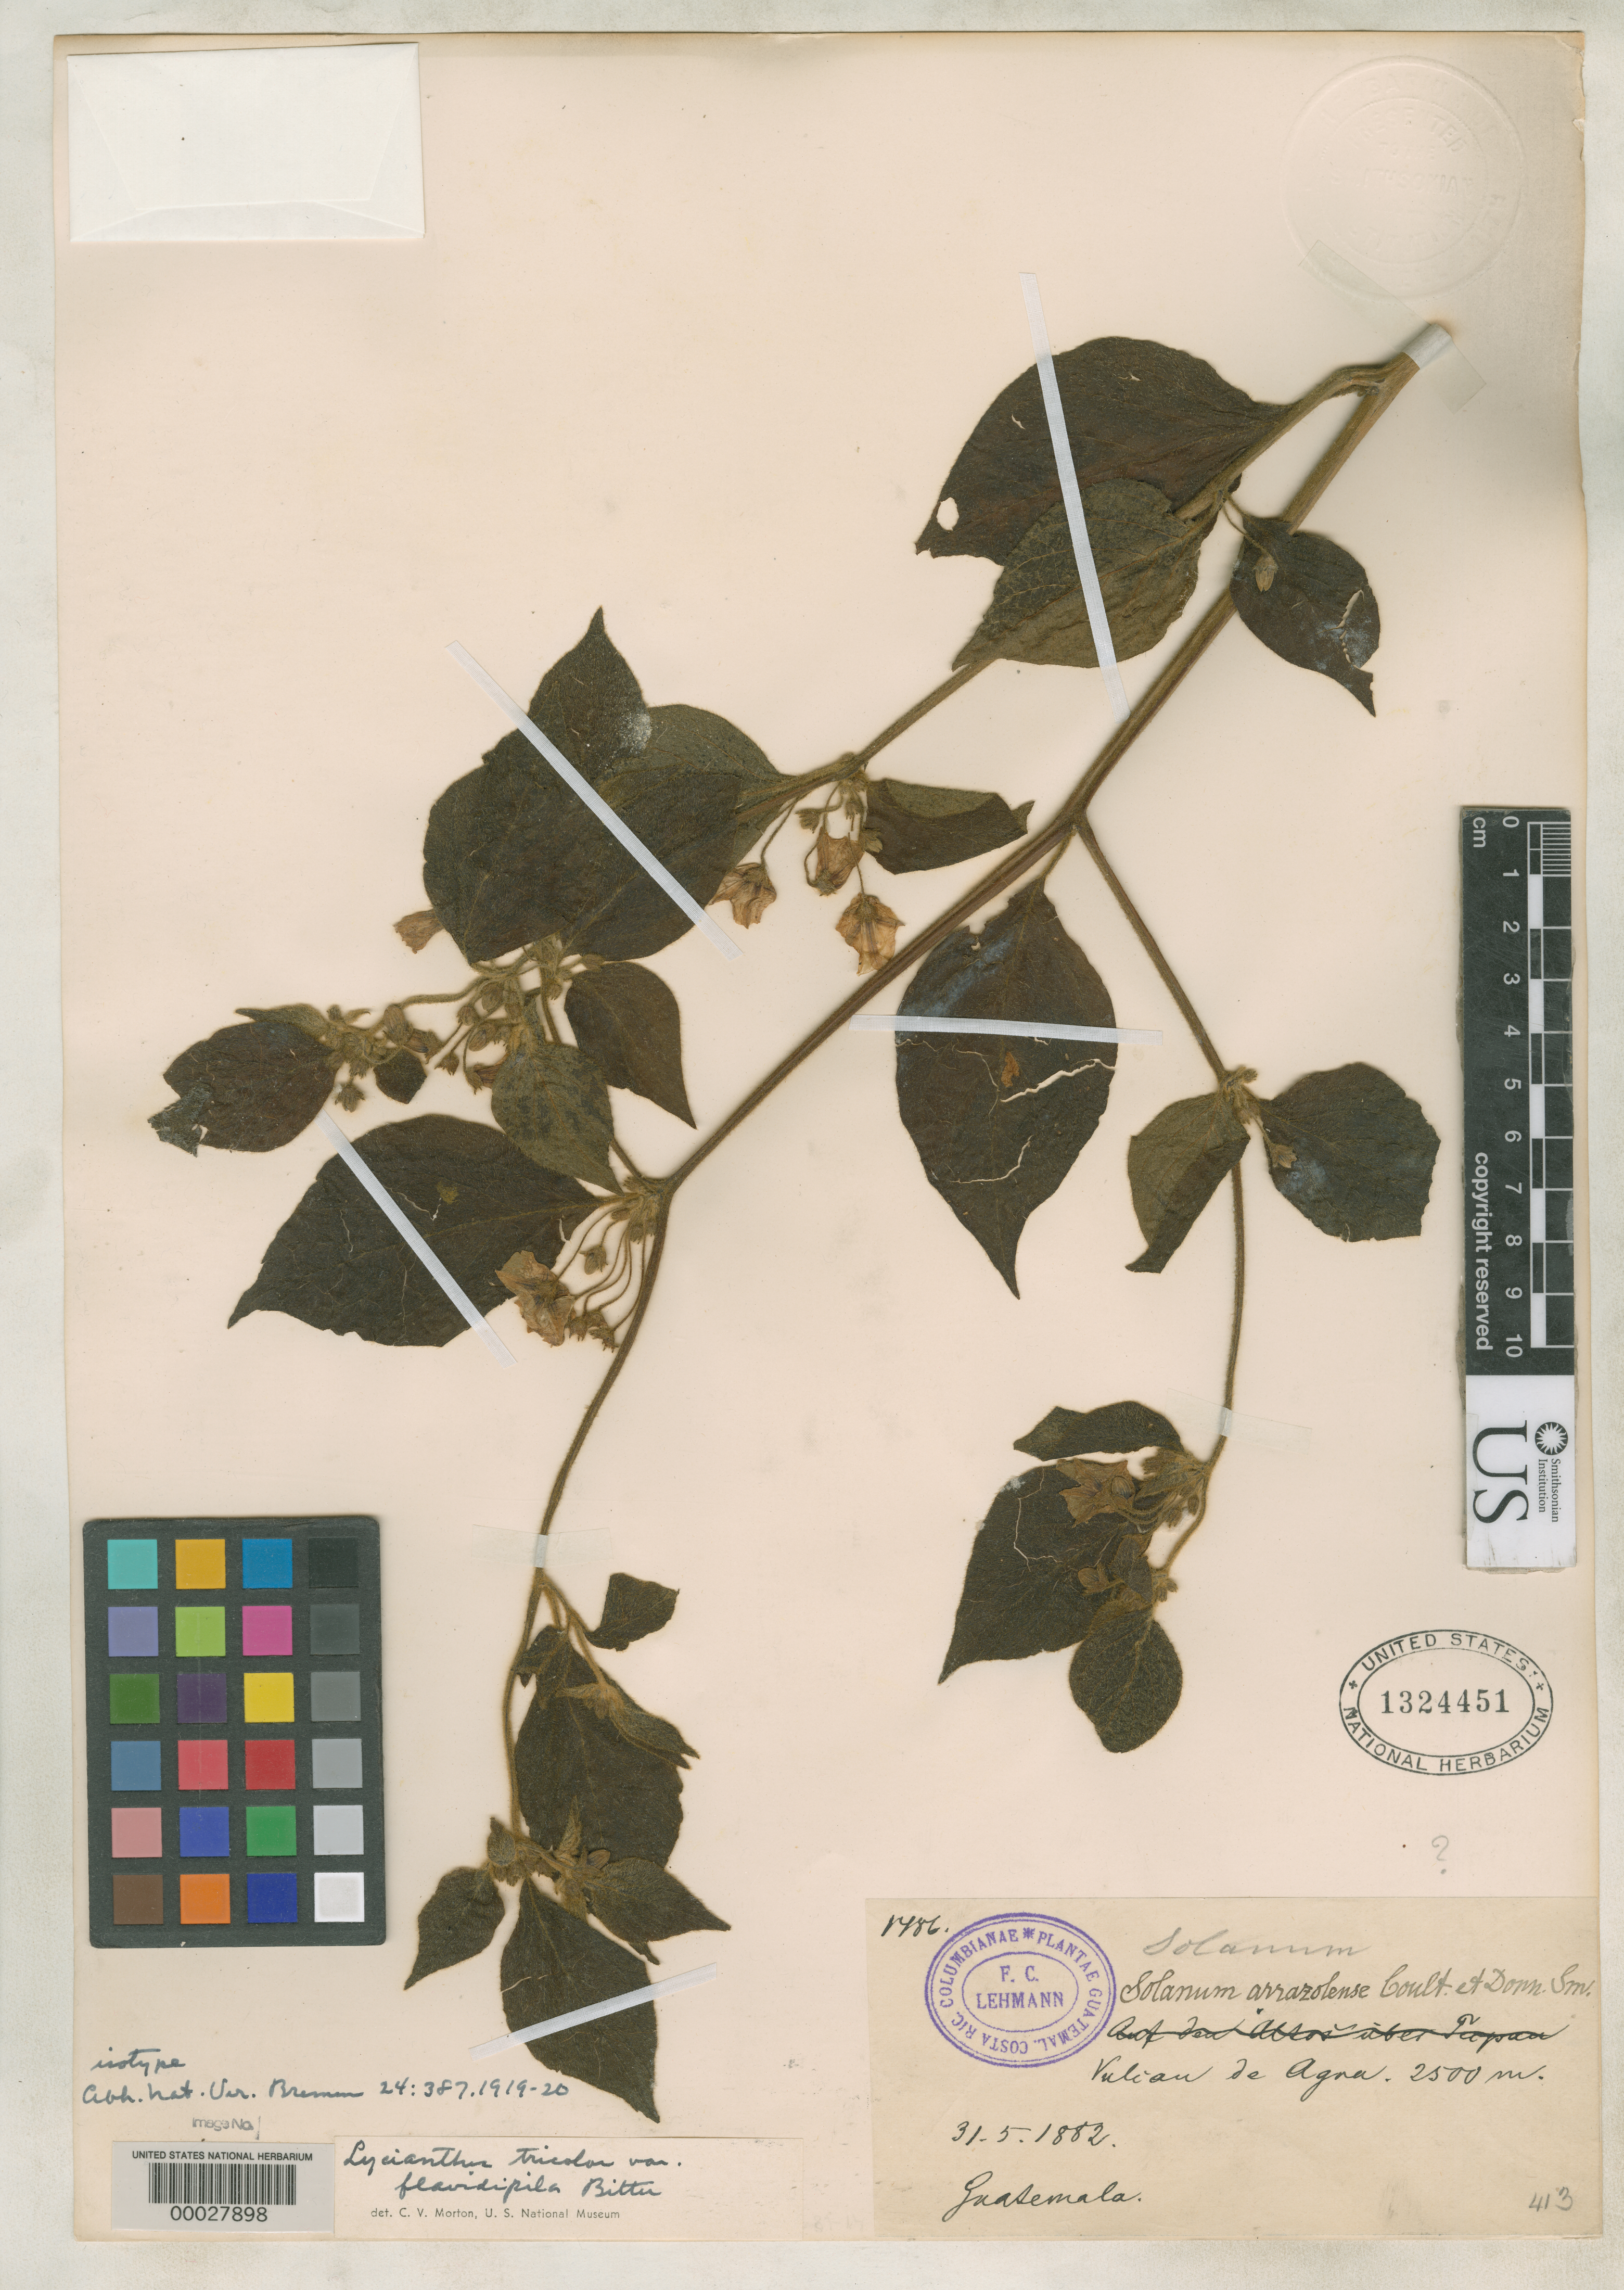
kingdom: Plantae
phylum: Tracheophyta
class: Magnoliopsida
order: Solanales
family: Solanaceae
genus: Lycianthes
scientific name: Lycianthes tricolor var. flavidipila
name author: Bitter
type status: Isolectotype; Isosyntype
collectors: F. C. Lehmann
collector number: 1486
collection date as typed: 31 May 1882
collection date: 1882-05-31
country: Guatemala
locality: Volcan de Agua.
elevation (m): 2500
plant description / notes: Holotype (ex Coulter herb.) is at F. NOTE: holotype at F has slightly different data from both protologue and US specimens: collection date "Maj." [May?] 1893 (April is cited in protologue, and is date on both duplicates of this number at US) and 5500 pp. (6000 pp. on specimens at US, and 1600 m cited in protologue).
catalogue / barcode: US 1324451